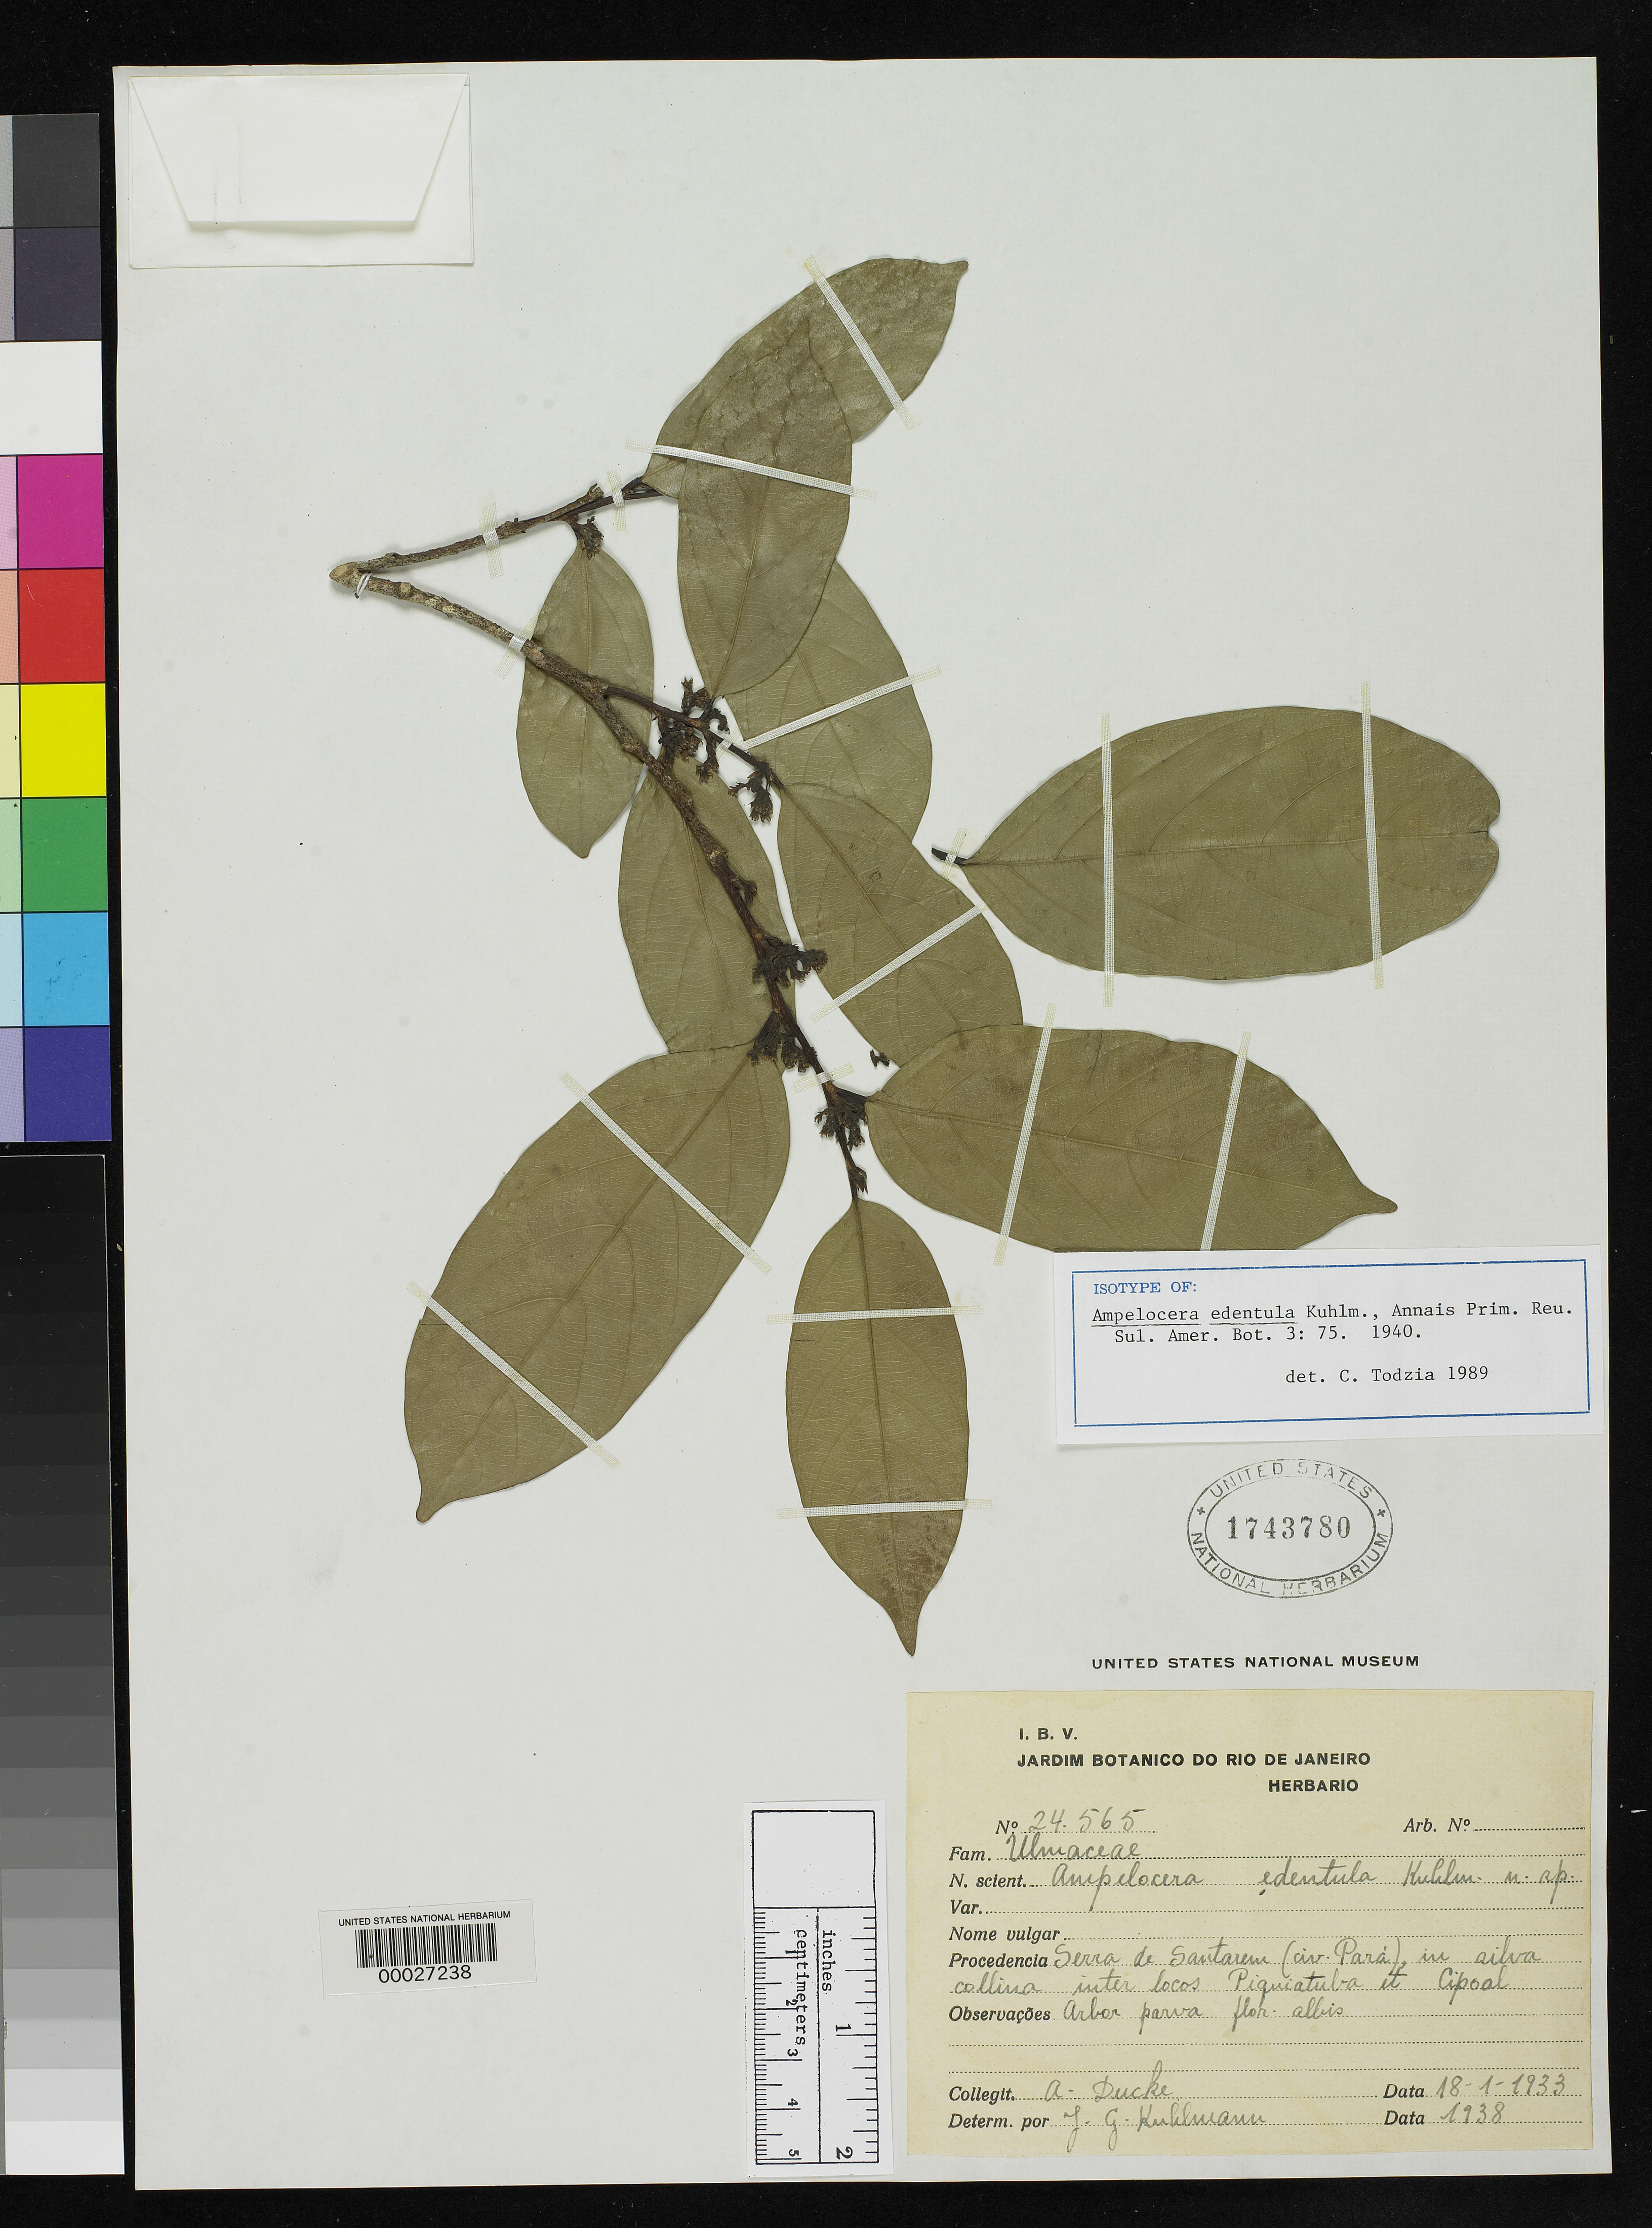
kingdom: Plantae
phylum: Tracheophyta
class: Magnoliopsida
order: Rosales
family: Cannabaceae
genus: Ampelocera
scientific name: Ampelocera edentula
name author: Kuhlm.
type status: Type Collection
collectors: A. Ducke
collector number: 24565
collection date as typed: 18 Jan 1933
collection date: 1933-01-18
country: Brazil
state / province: Pará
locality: Serra de Santarem, between Piquiatuba and Cipoal.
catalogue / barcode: US 1743780